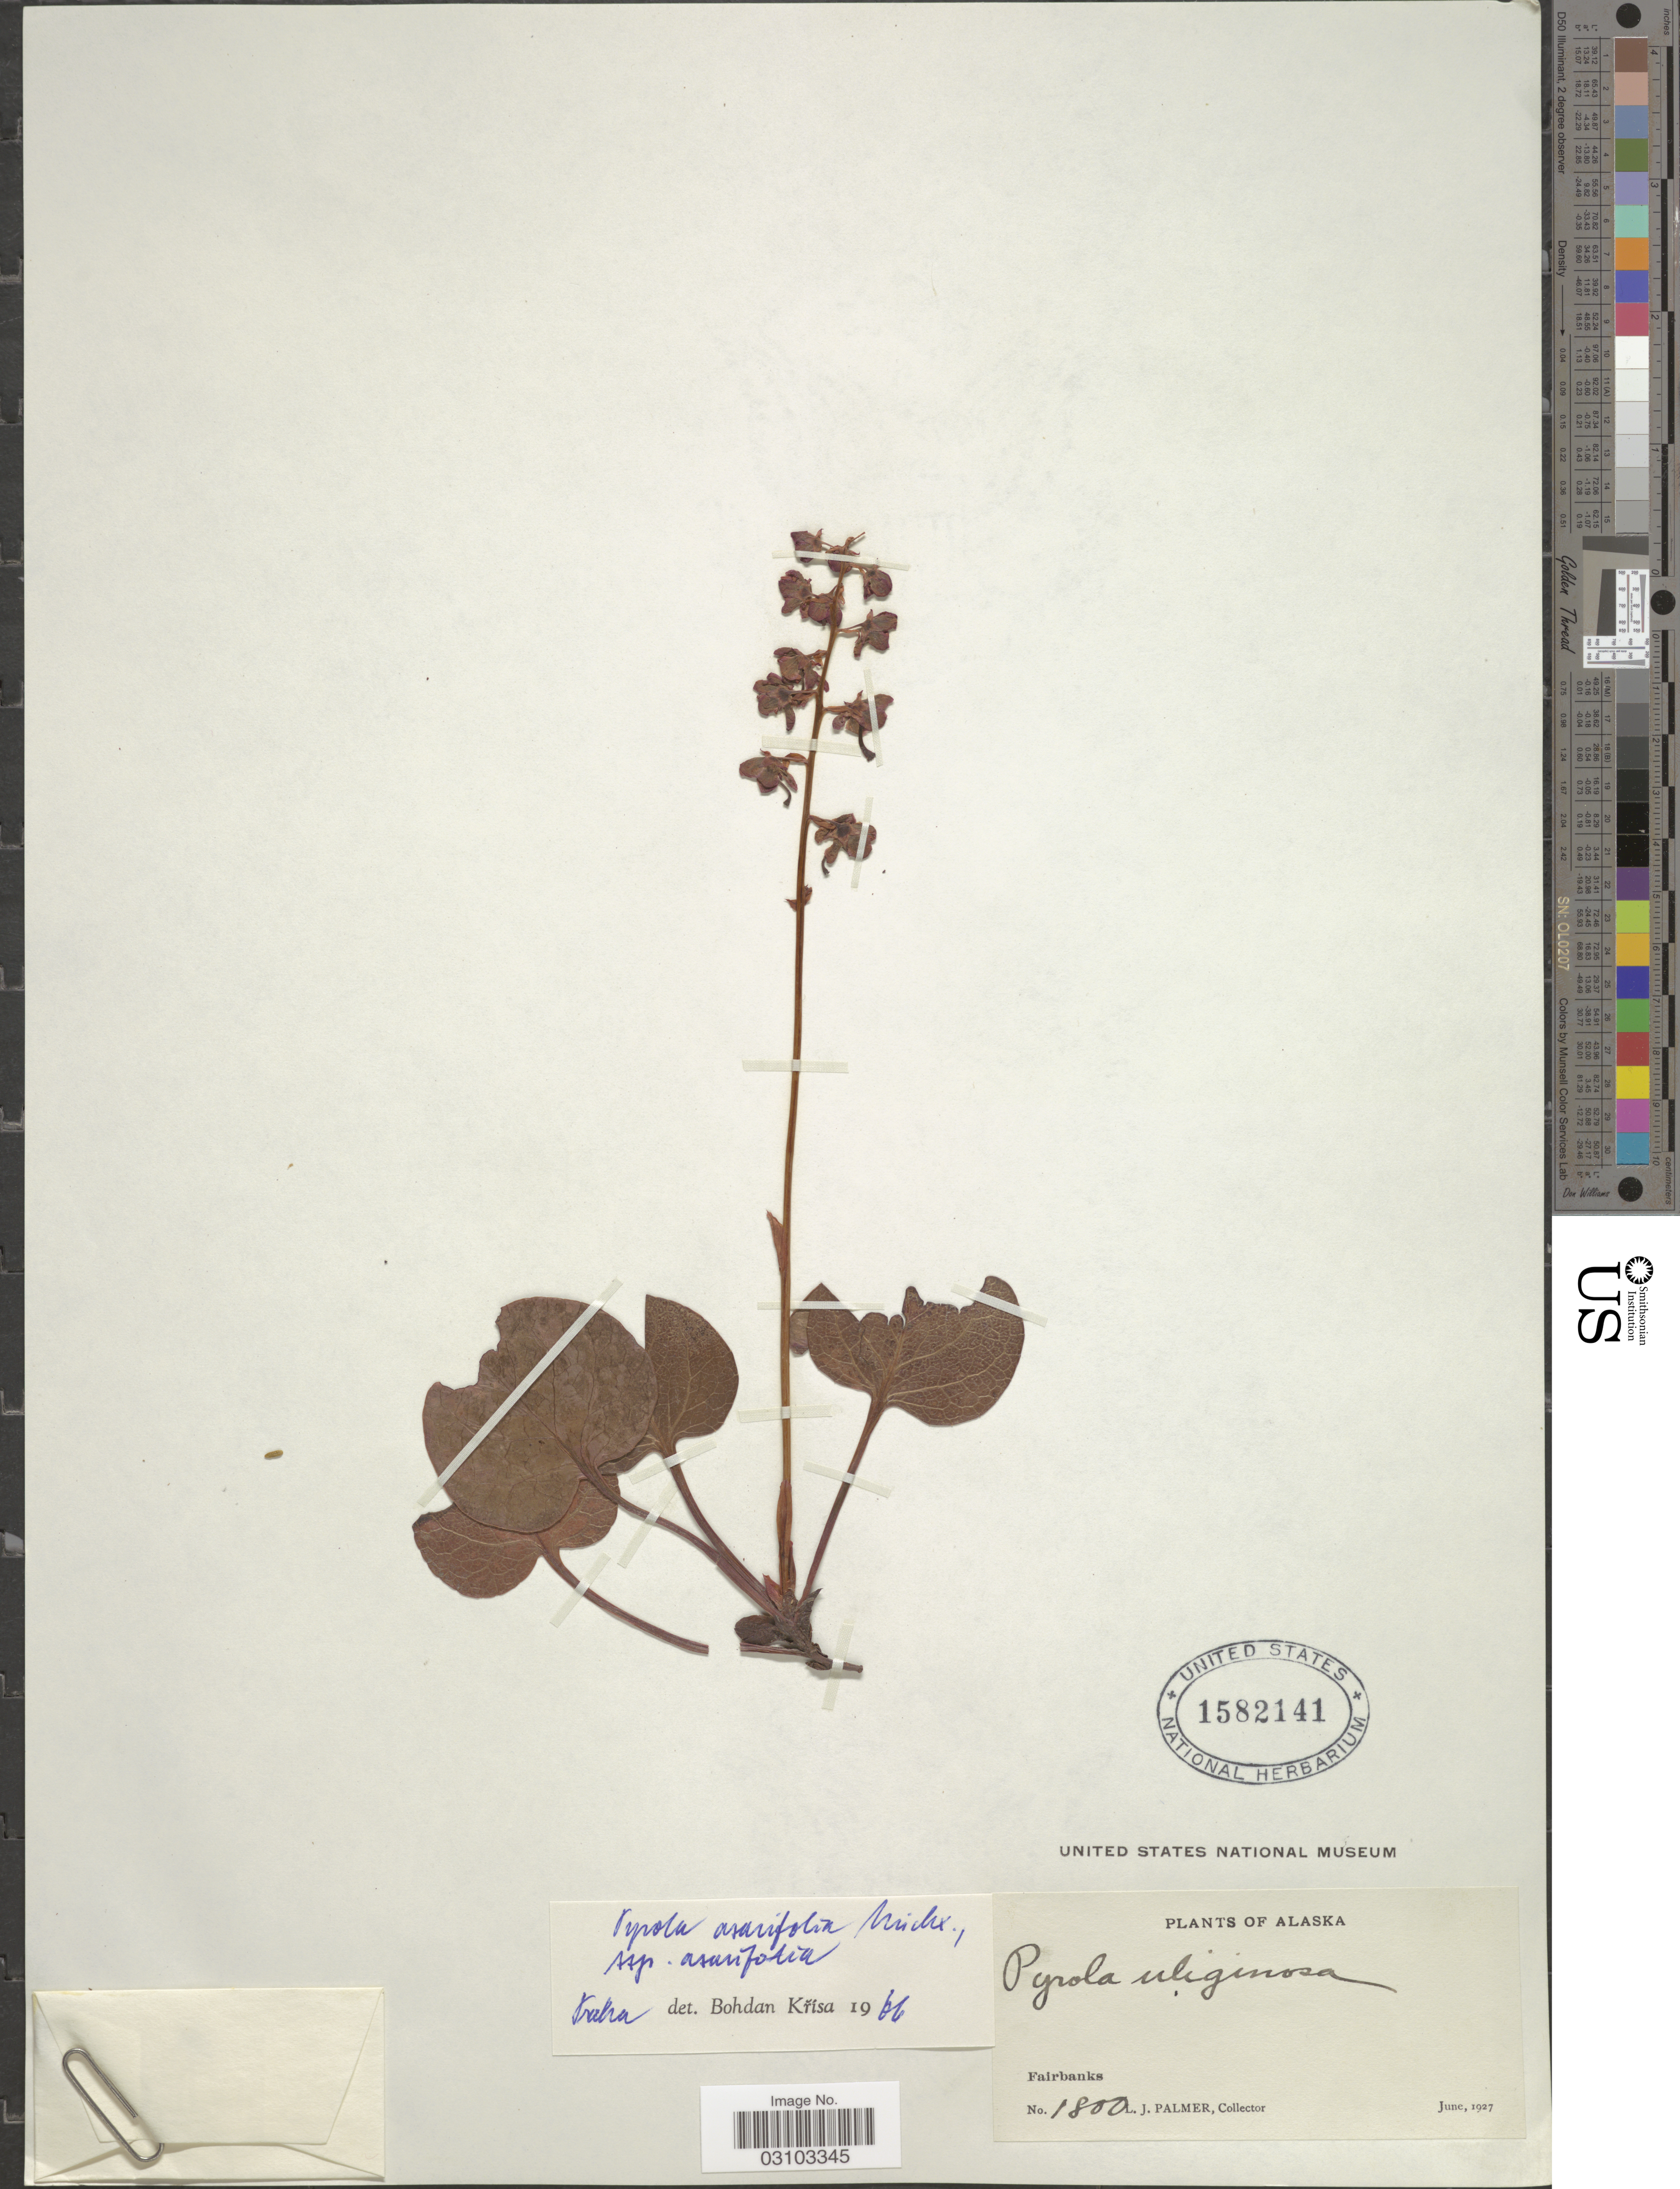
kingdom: Plantae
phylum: Tracheophyta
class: Magnoliopsida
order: Ericales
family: Ericaceae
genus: Pyrola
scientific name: Pyrola asarifolia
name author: Michx.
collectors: L. J. Palmer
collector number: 1800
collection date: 1927-06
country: United States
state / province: Alaska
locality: Fairbanks.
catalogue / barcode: US 1582141